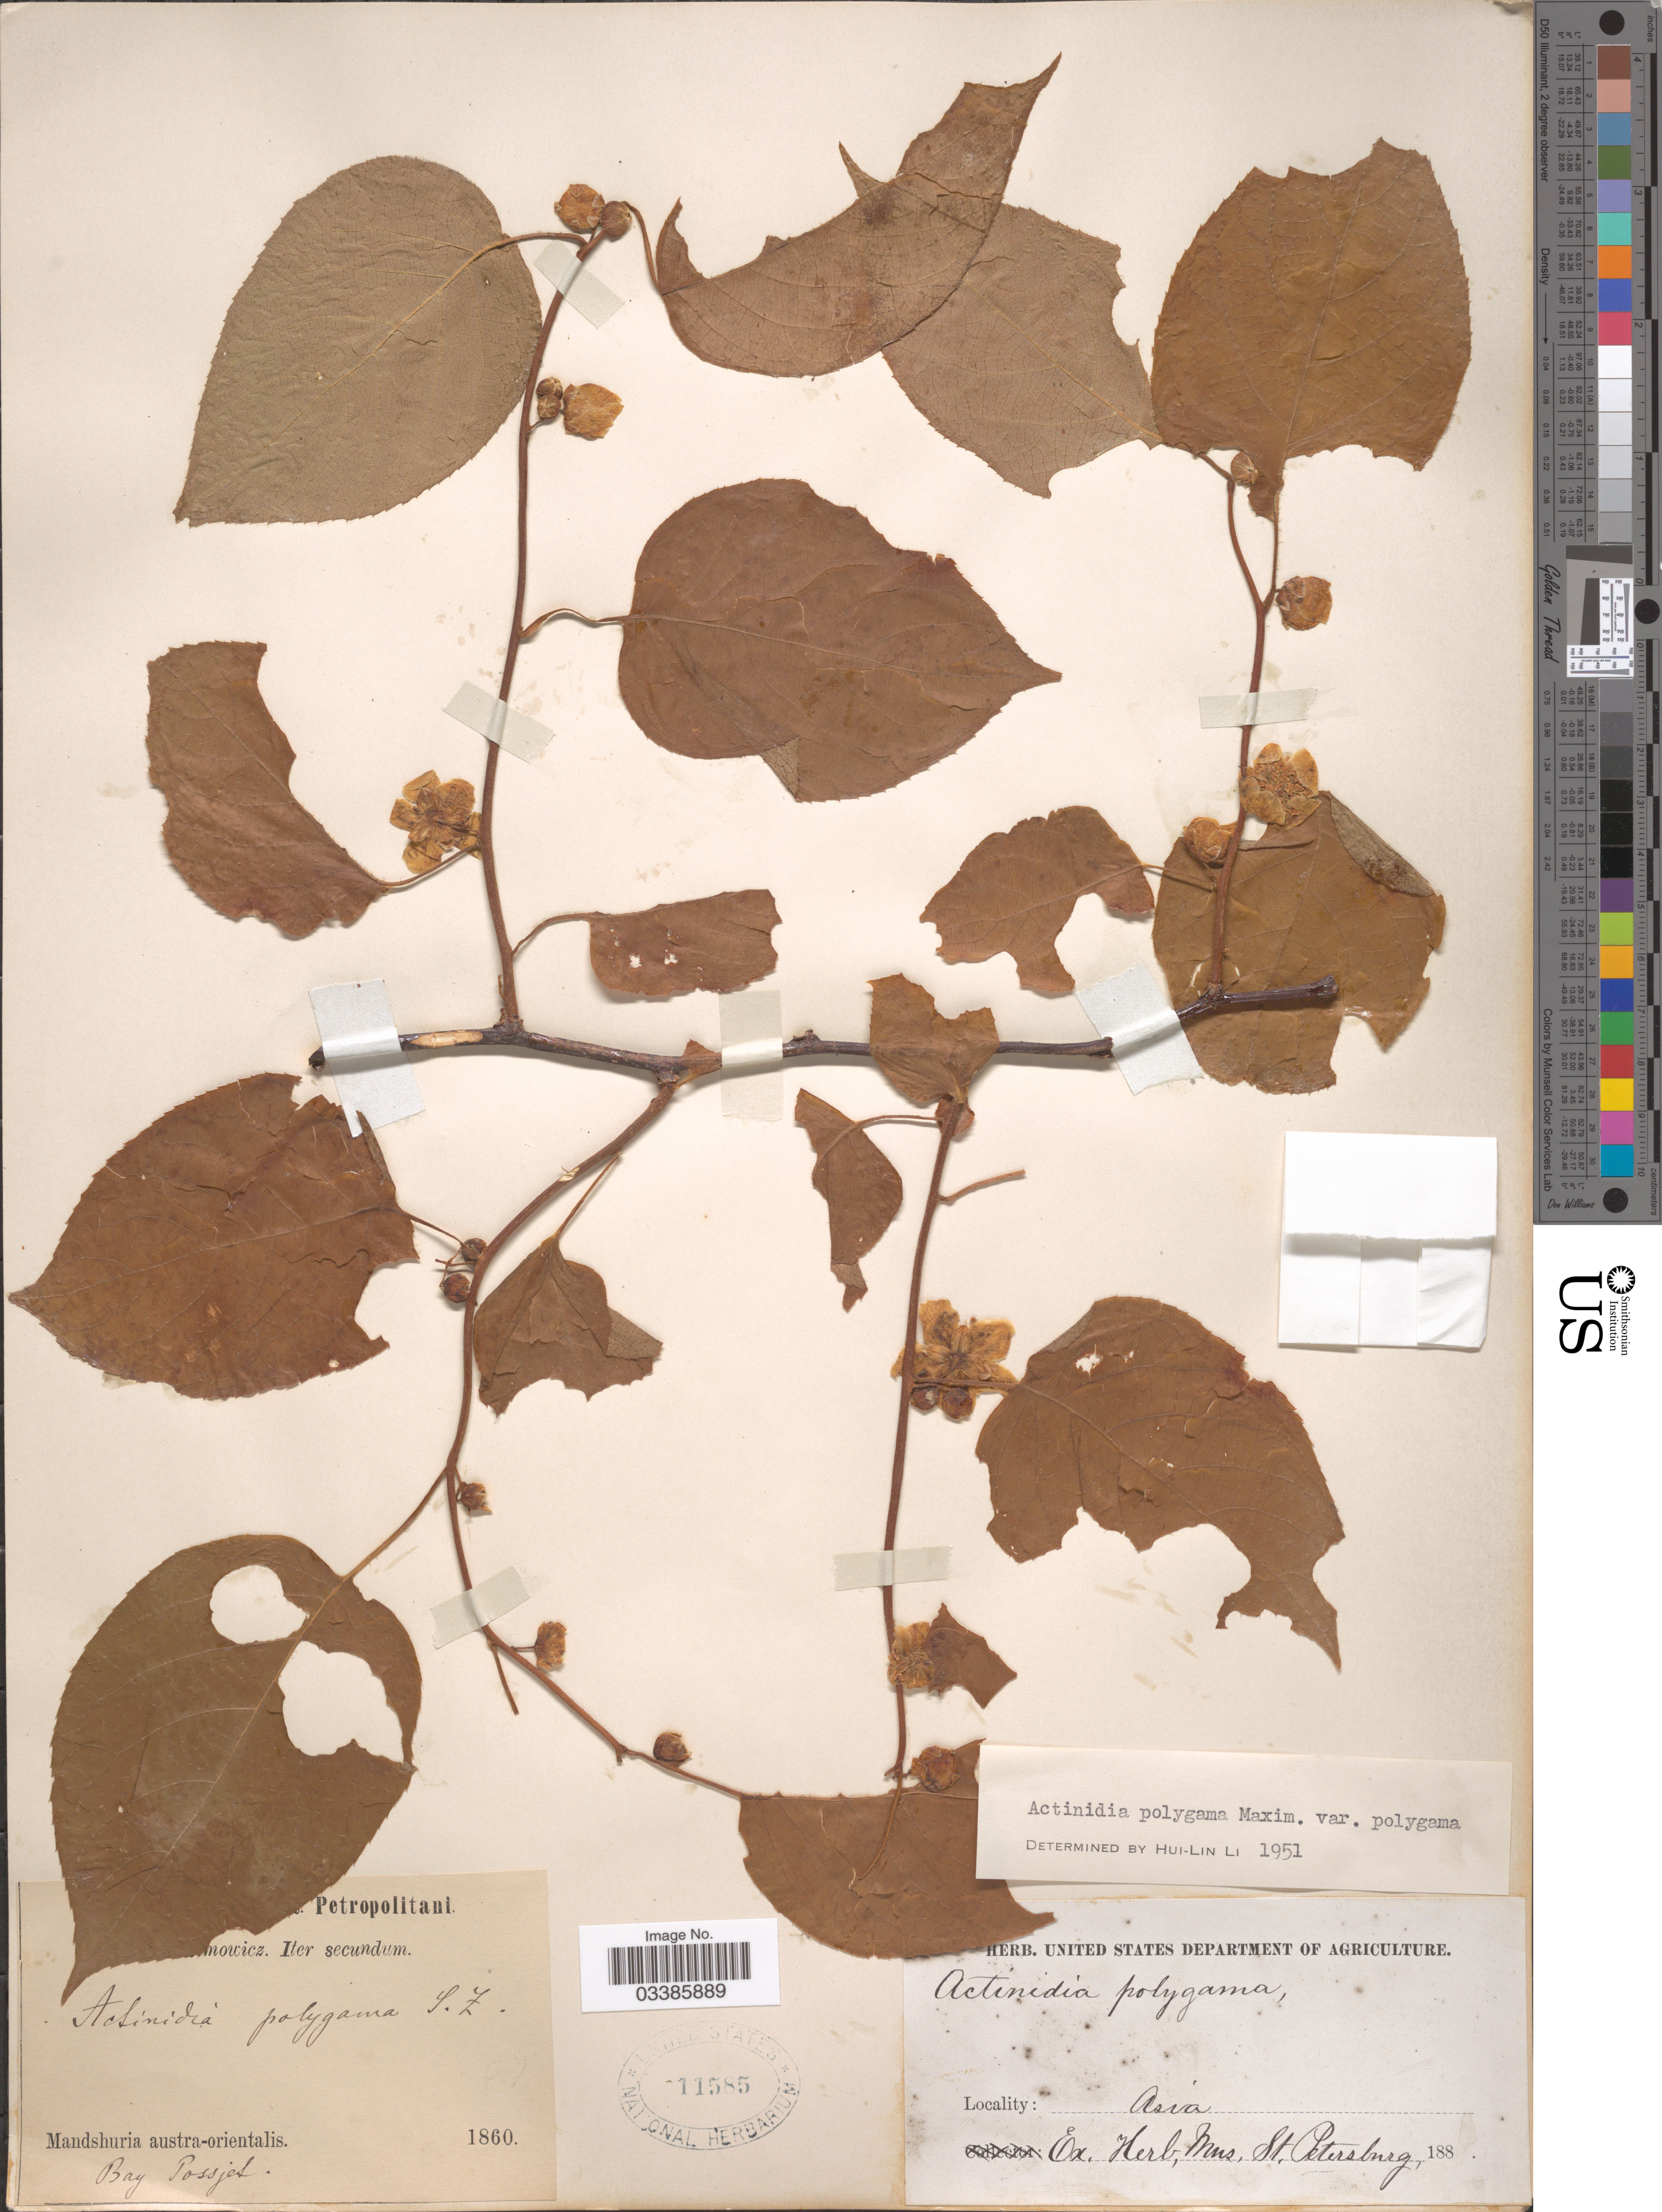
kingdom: Plantae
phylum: Tracheophyta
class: Magnoliopsida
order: Ericales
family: Actinidiaceae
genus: Actinidia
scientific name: Actinidia polygama var. polygama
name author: (Siebold & Zucc.) Planch. ex Maxim.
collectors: -. Maximowicz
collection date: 1860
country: China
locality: Mandshuria austra-orientalis. Bay Possjet. Asia.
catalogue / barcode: US 11585